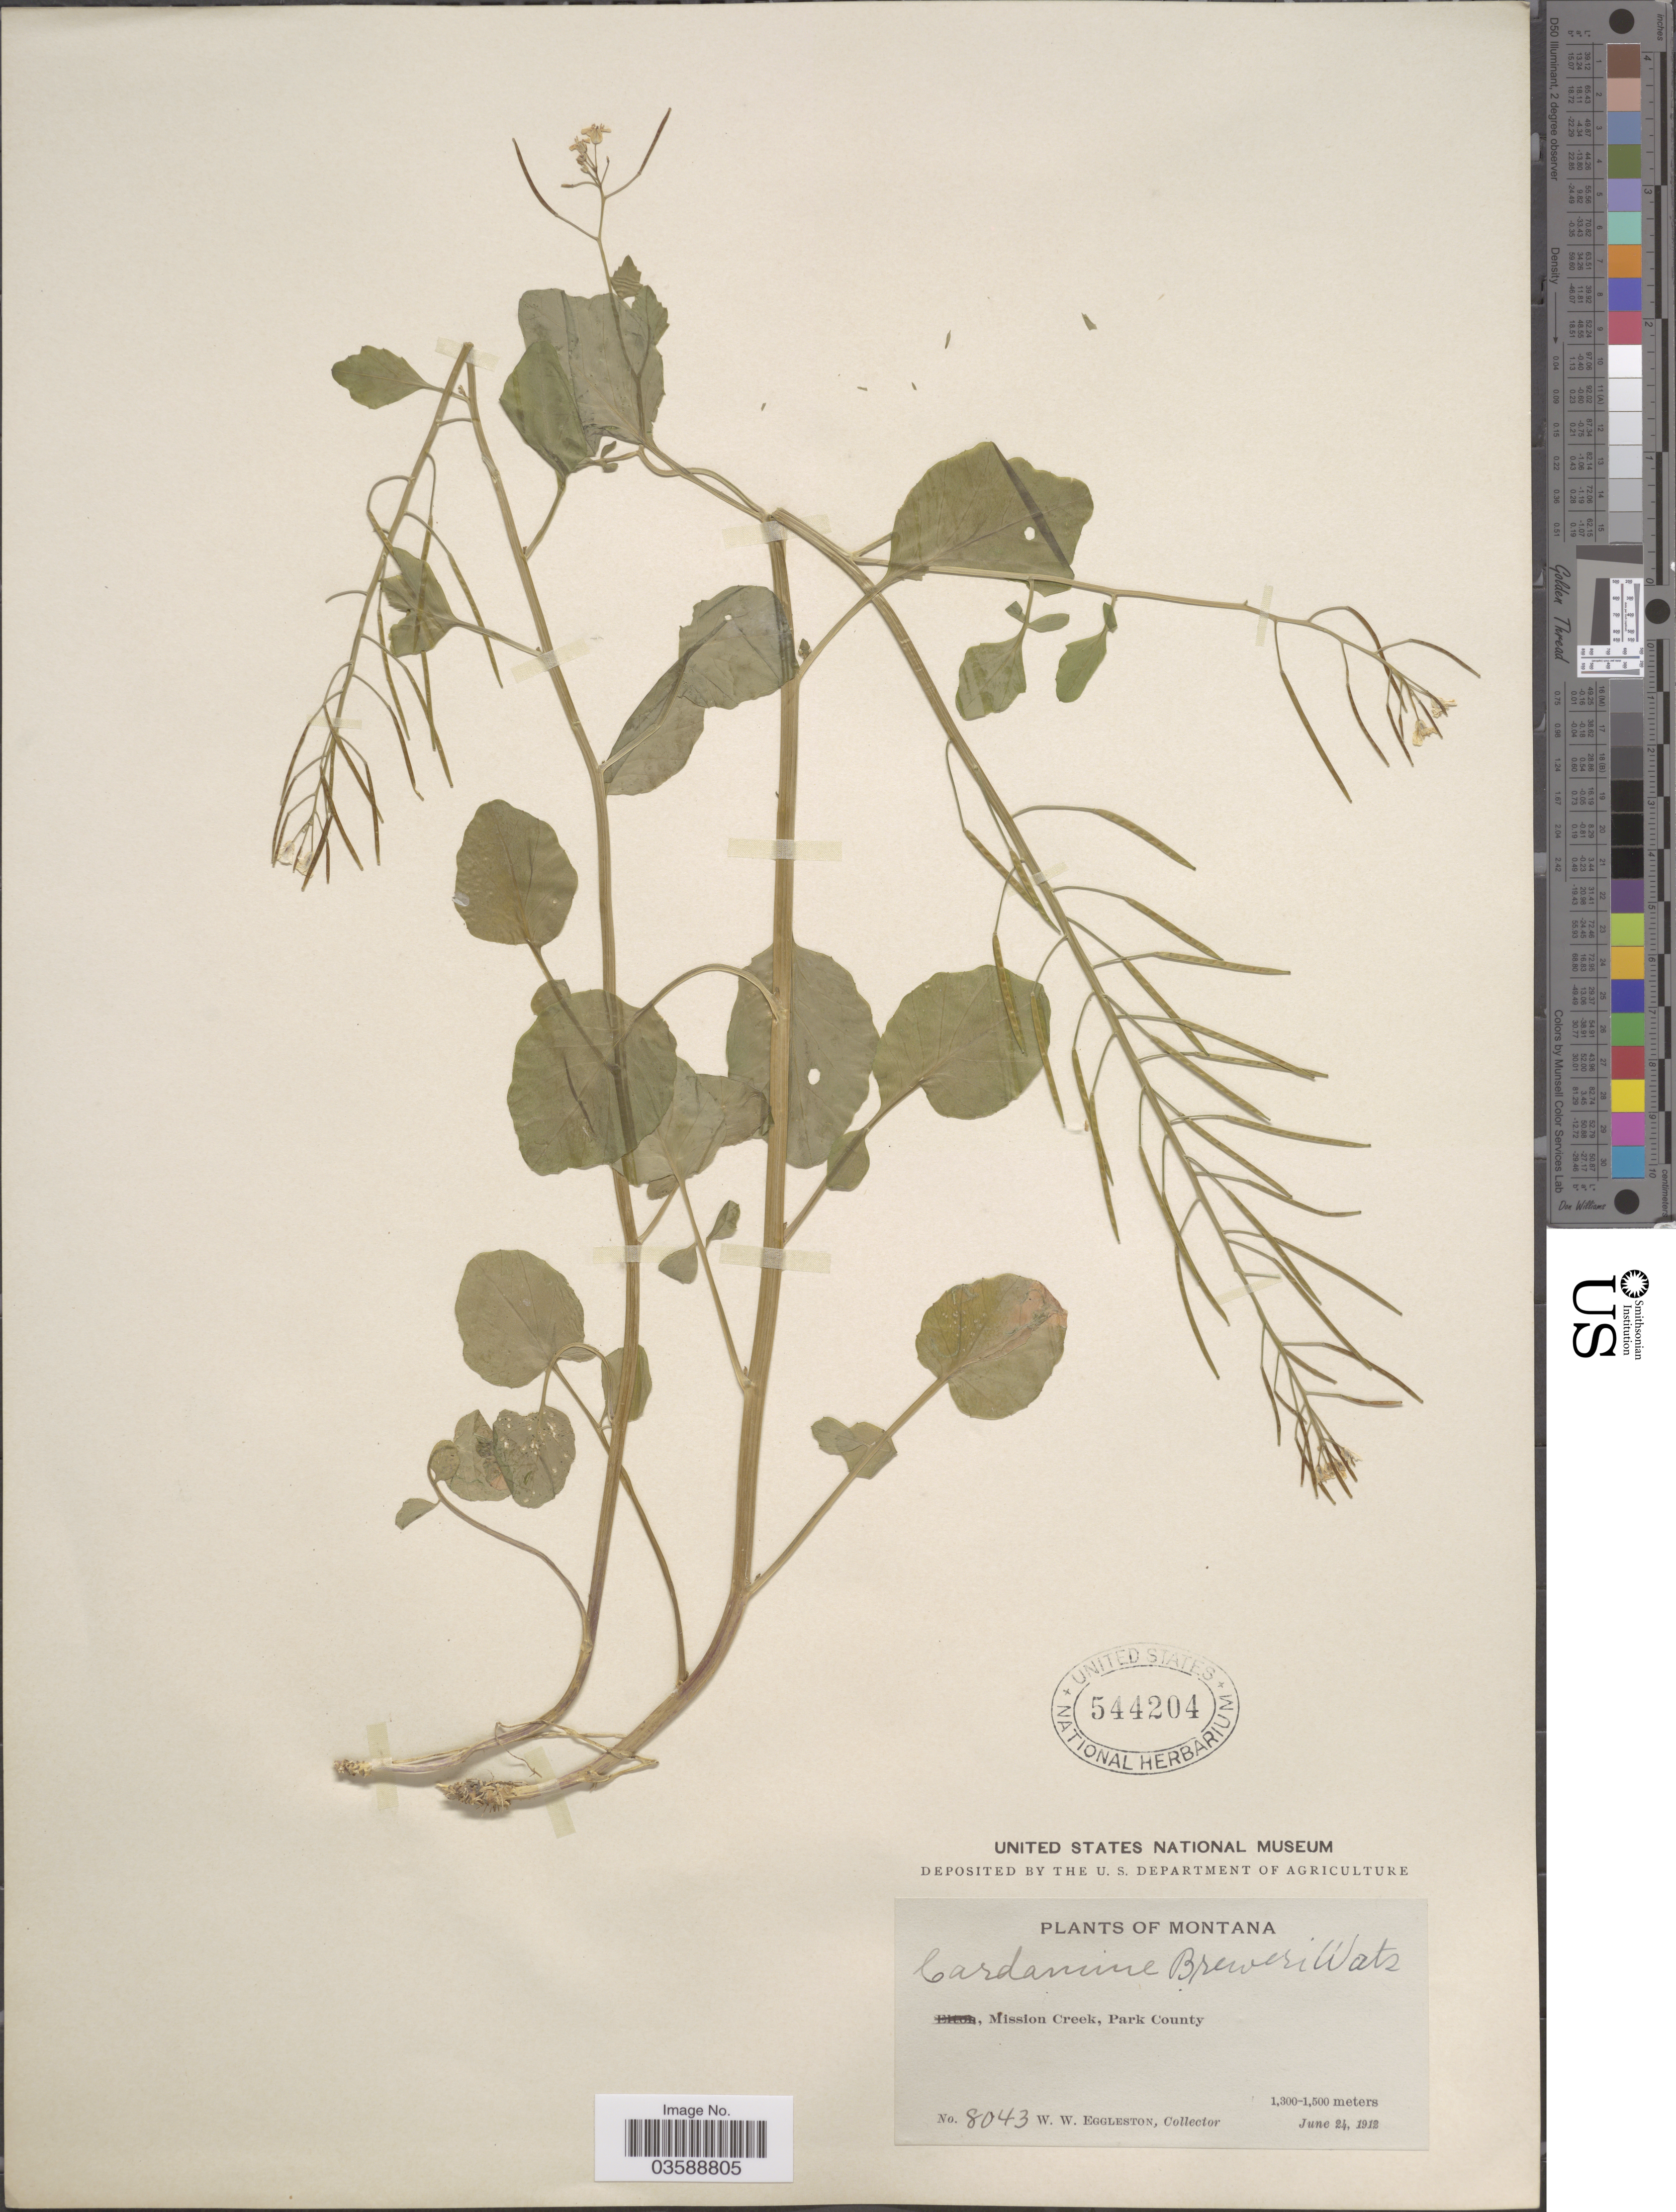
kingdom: Plantae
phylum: Tracheophyta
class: Magnoliopsida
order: Brassicales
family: Brassicaceae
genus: Cardamine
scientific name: Cardamine breweri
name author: S. Watson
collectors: W. W. Eggleston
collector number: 8043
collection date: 1912-06-24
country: United States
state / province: Montana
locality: Mission Creek, Park County.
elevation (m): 1300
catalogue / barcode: US 544204